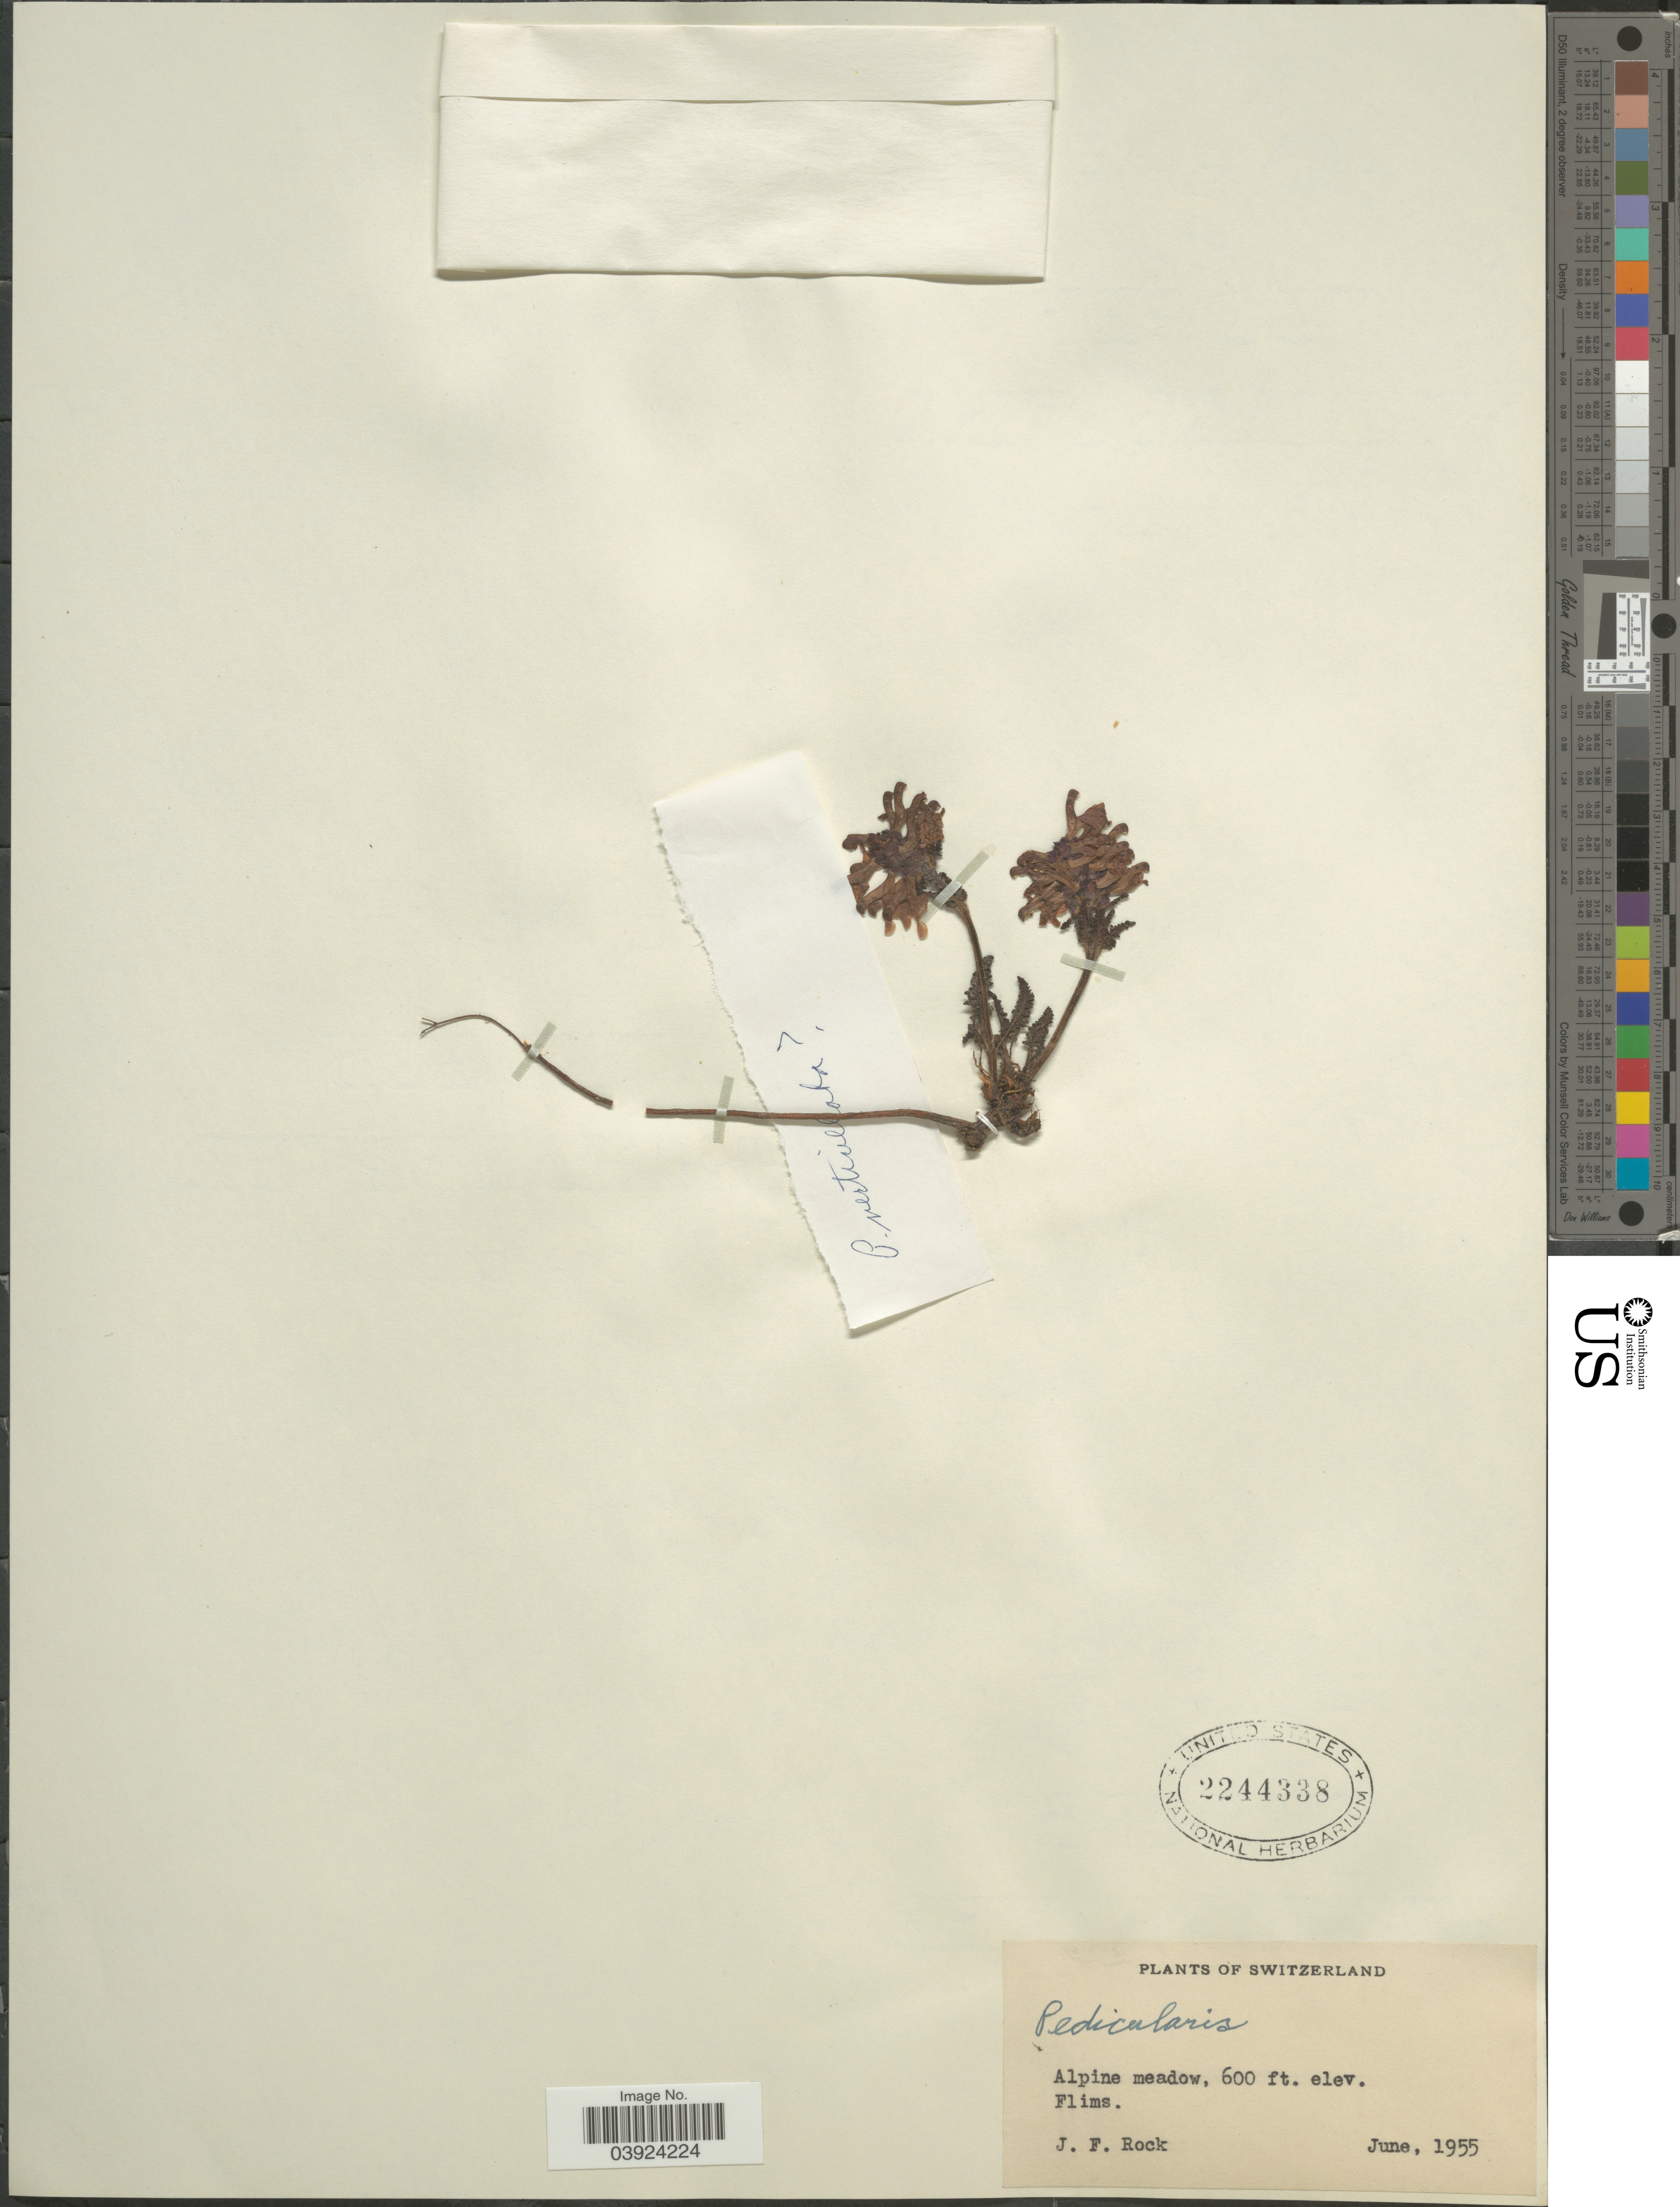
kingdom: Plantae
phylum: Tracheophyta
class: Magnoliopsida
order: Lamiales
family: Orobanchaceae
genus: Pedicularis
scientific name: Pedicularis sp.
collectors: J. Rock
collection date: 1955-06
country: Switzerland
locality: Flims.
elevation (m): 183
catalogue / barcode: US 2244338